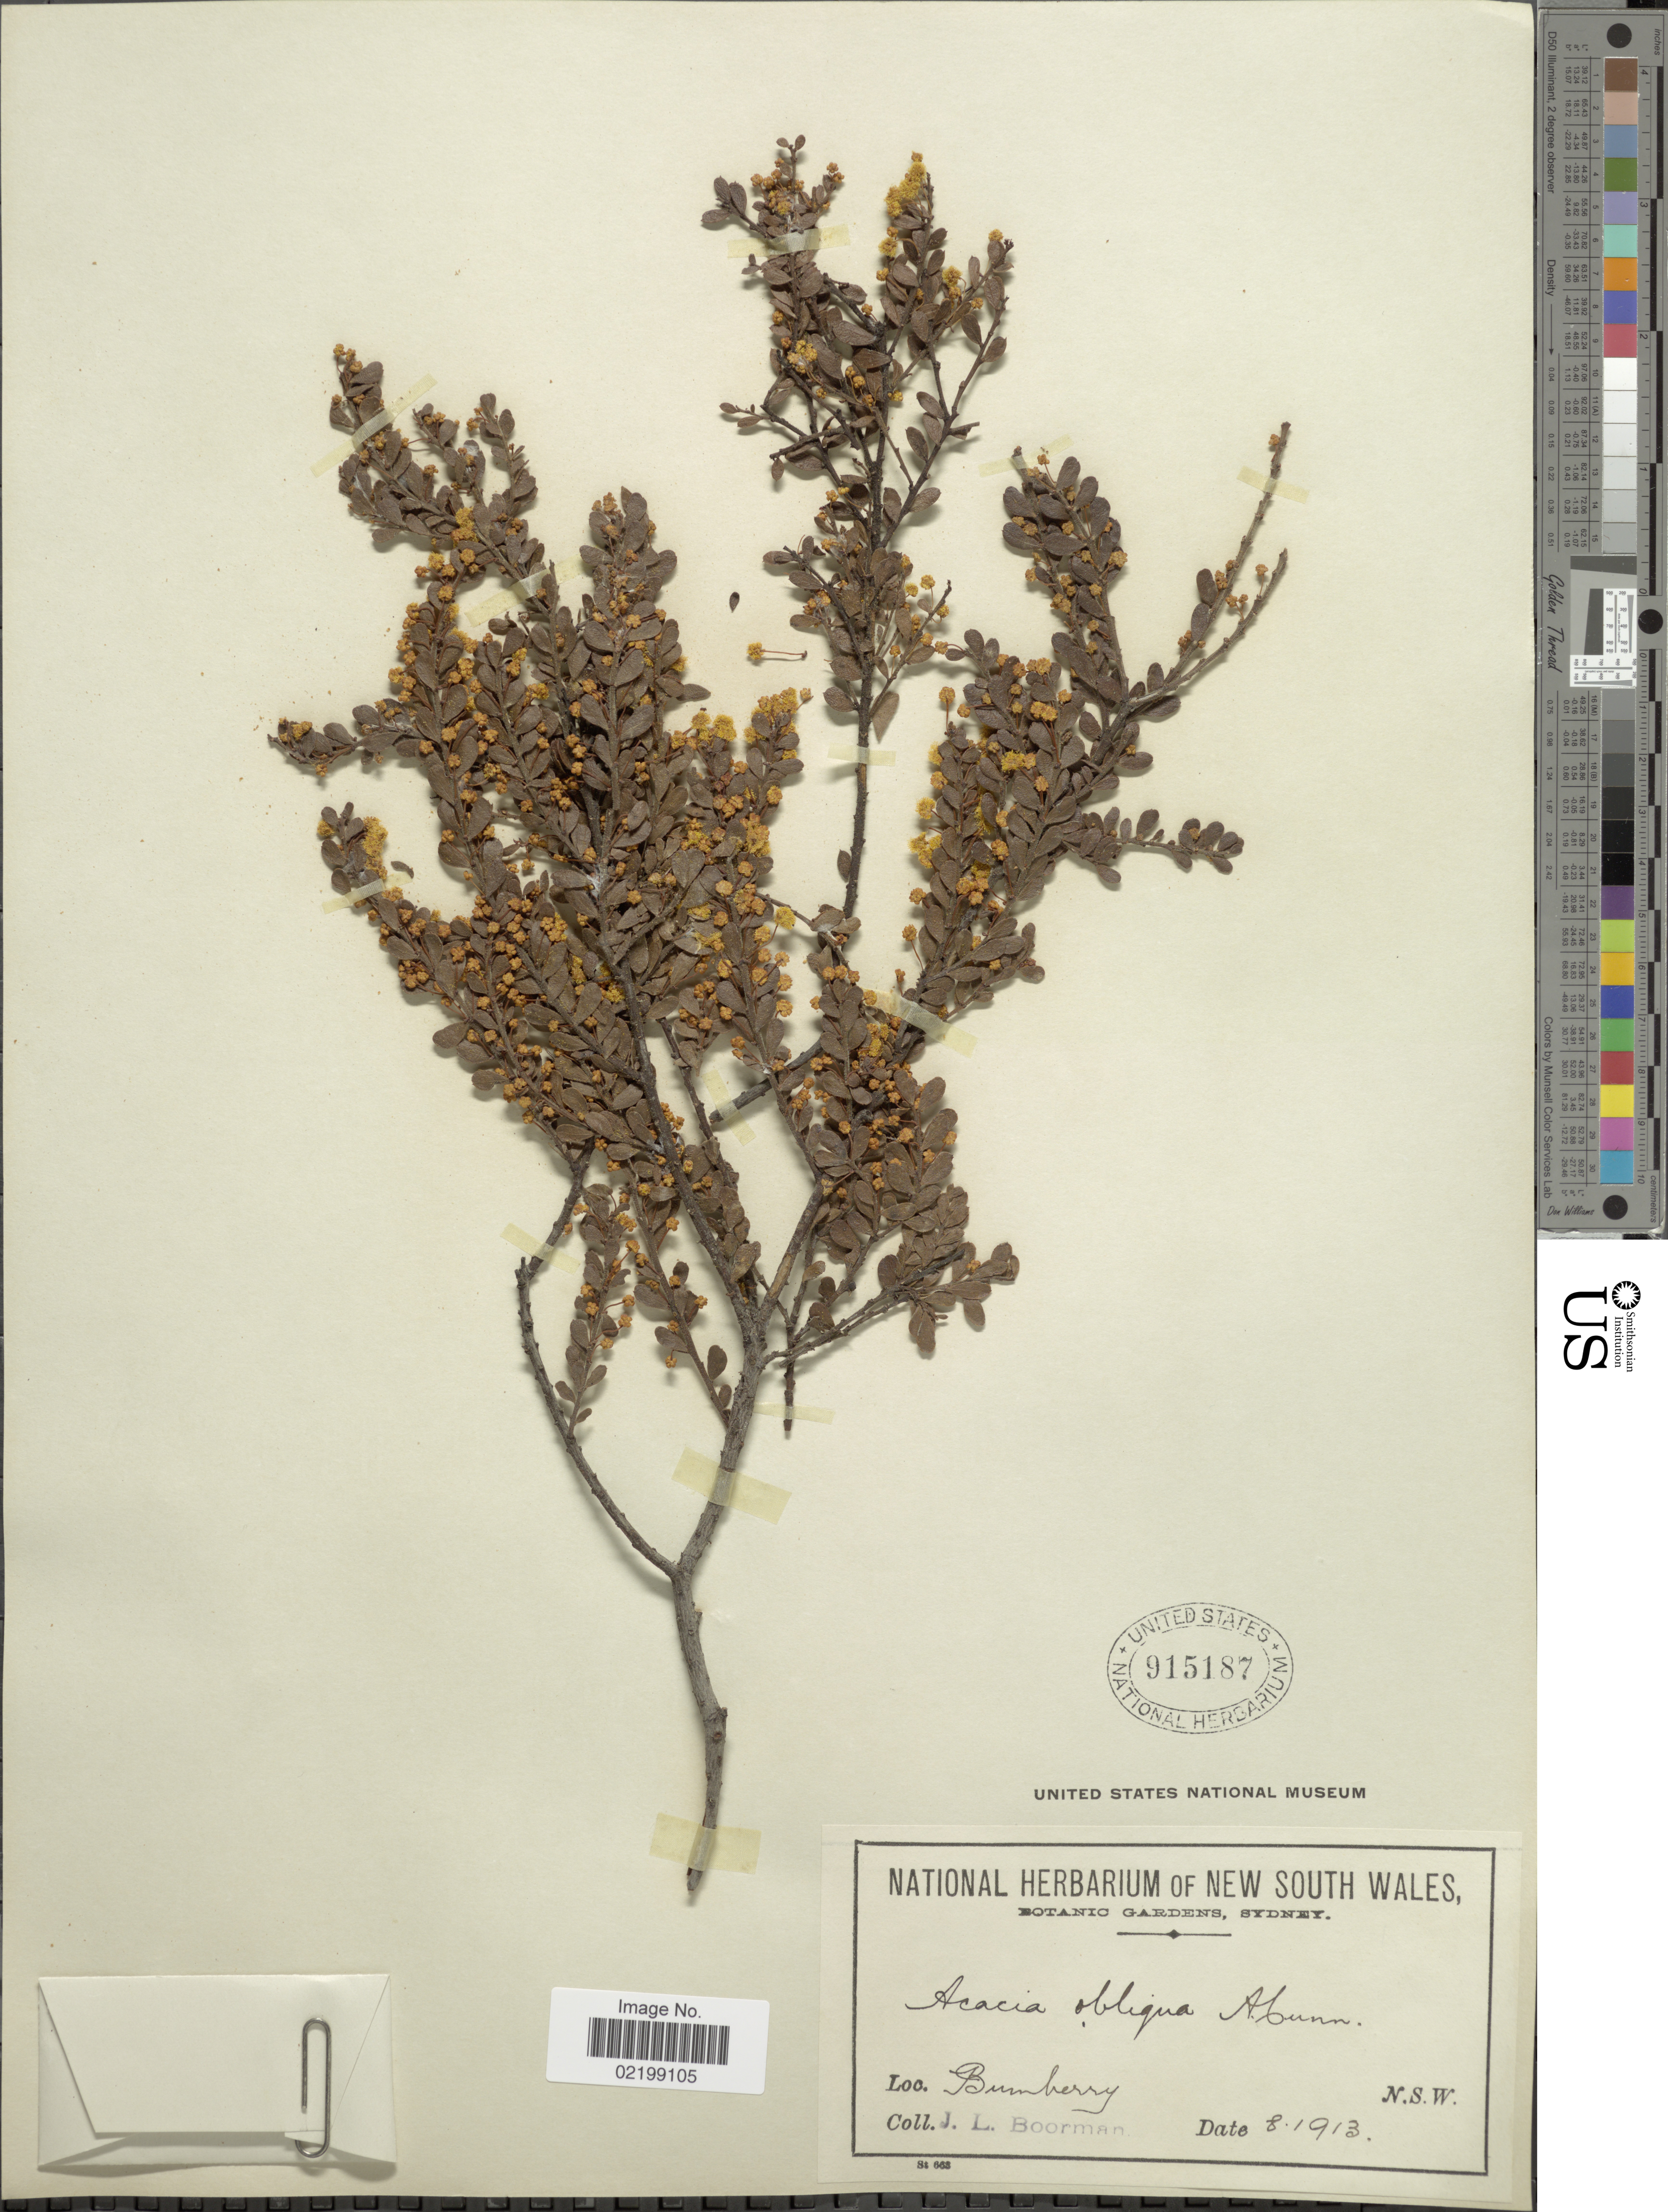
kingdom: Plantae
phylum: Tracheophyta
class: Magnoliopsida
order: Fabales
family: Fabaceae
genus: Acacia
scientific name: Acacia obliqua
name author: A. Cunn. ex Benth.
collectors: J. Boorman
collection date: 1913-08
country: Australia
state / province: New South Wales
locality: Bumberry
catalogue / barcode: US 915187